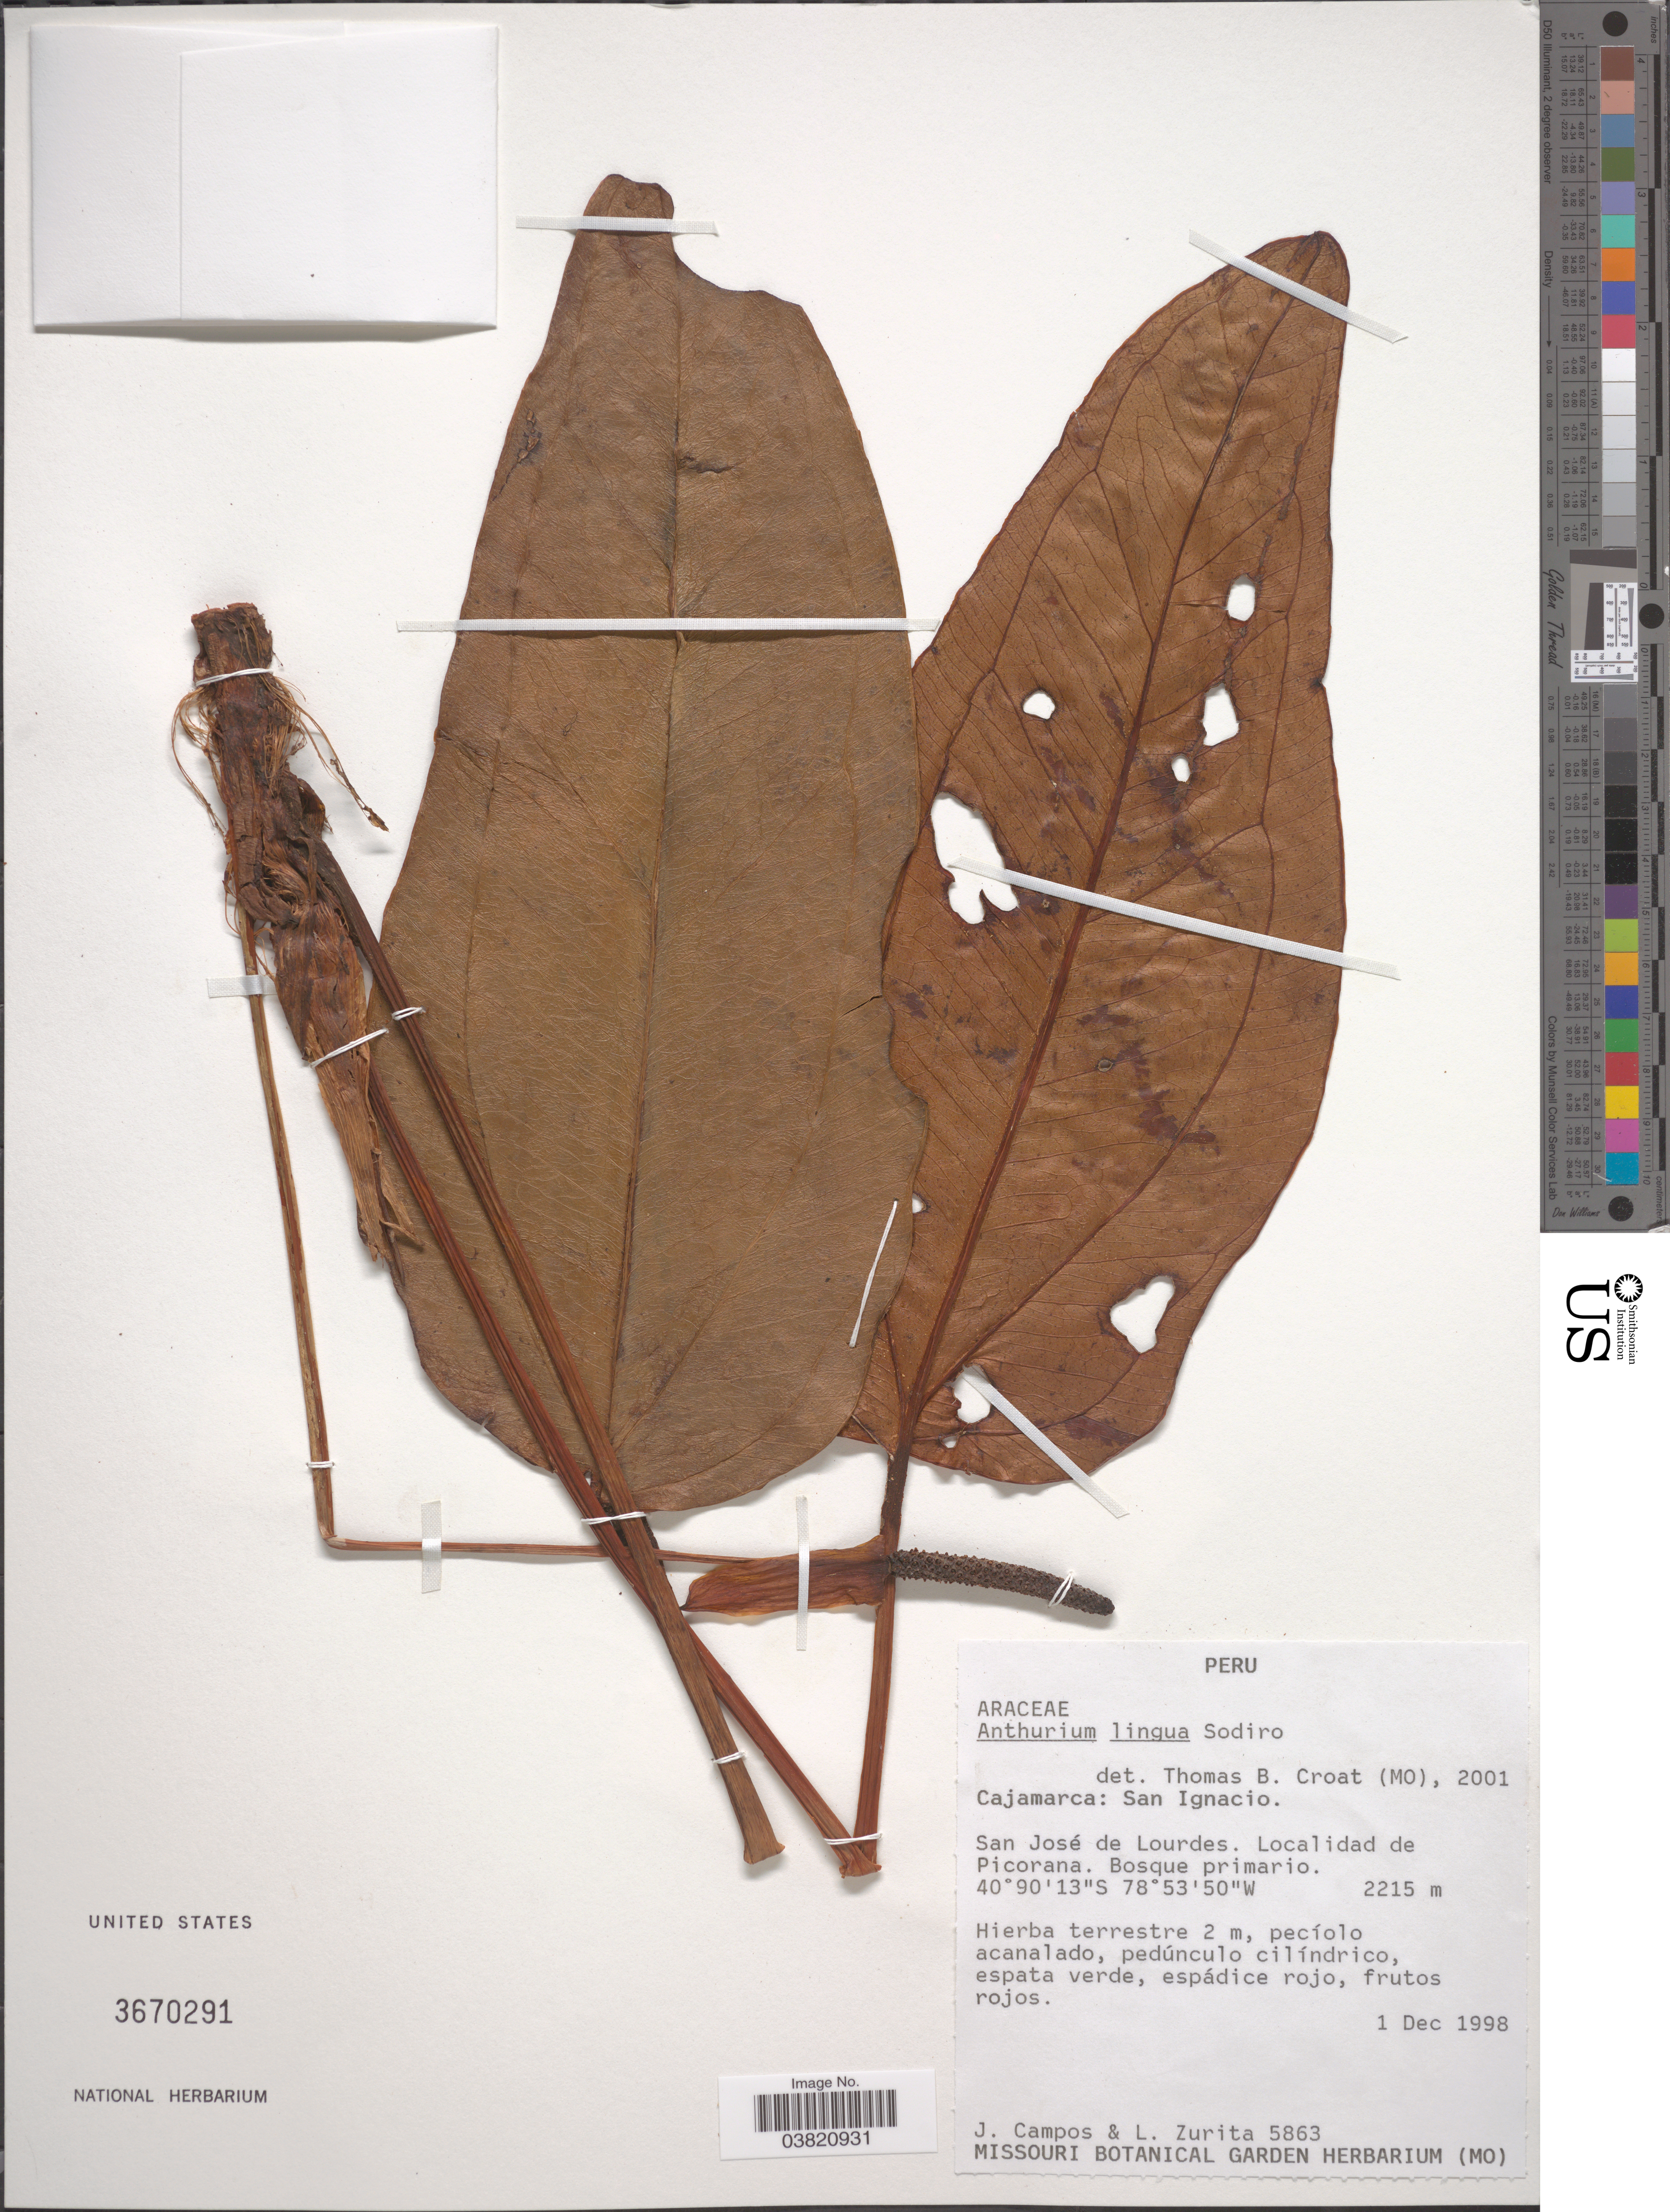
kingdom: Plantae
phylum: Tracheophyta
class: Liliopsida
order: Alismatales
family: Araceae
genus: Anthurium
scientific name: Anthurium lingua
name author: Sodiro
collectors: J. Campos & L. Zurita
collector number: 5863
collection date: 1998-12-01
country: Peru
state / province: Cajamarca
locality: San Ignacio. San José de Lourdes. Localidad de Picorana.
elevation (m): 2215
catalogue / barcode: US 3670291